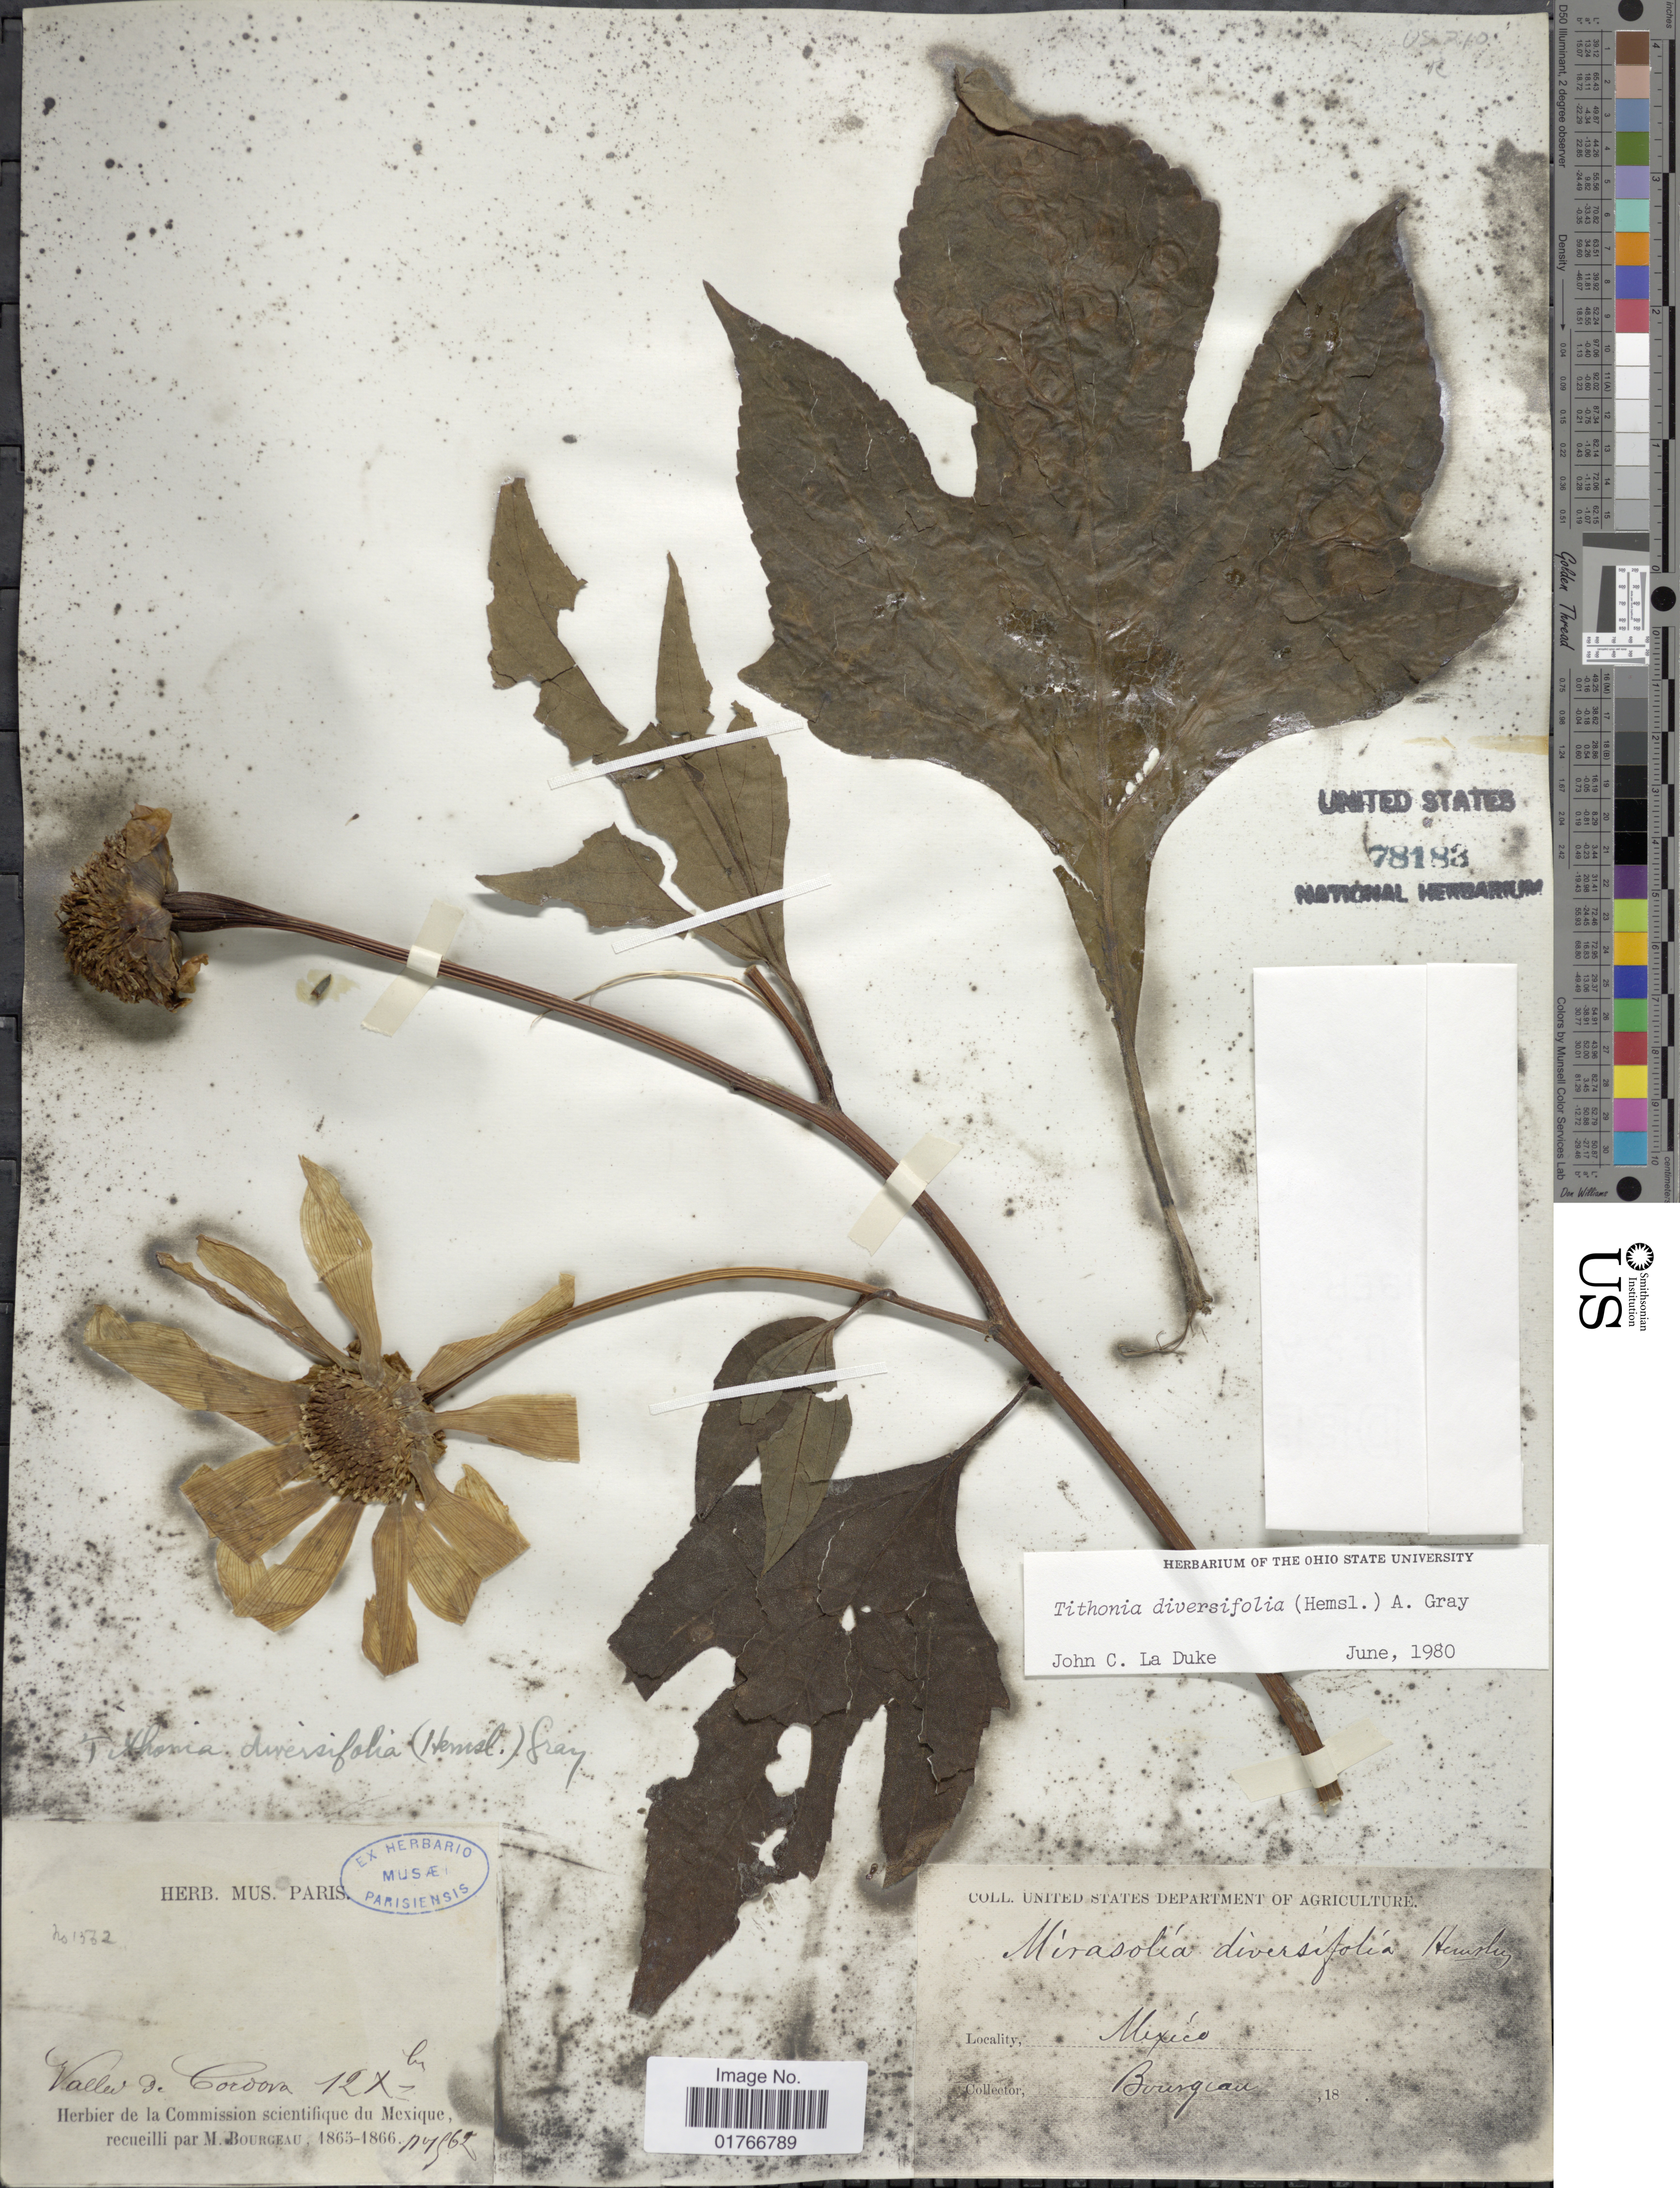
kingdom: Plantae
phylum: Tracheophyta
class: Magnoliopsida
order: Asterales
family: Asteraceae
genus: Tithonia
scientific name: Tithonia diversifolia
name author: (Hemsl.) A. Gray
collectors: M. Bourgeau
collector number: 1562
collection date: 1865-12-12/1866-12-12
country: Mexico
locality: Vallei de Cordova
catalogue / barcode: US 78183